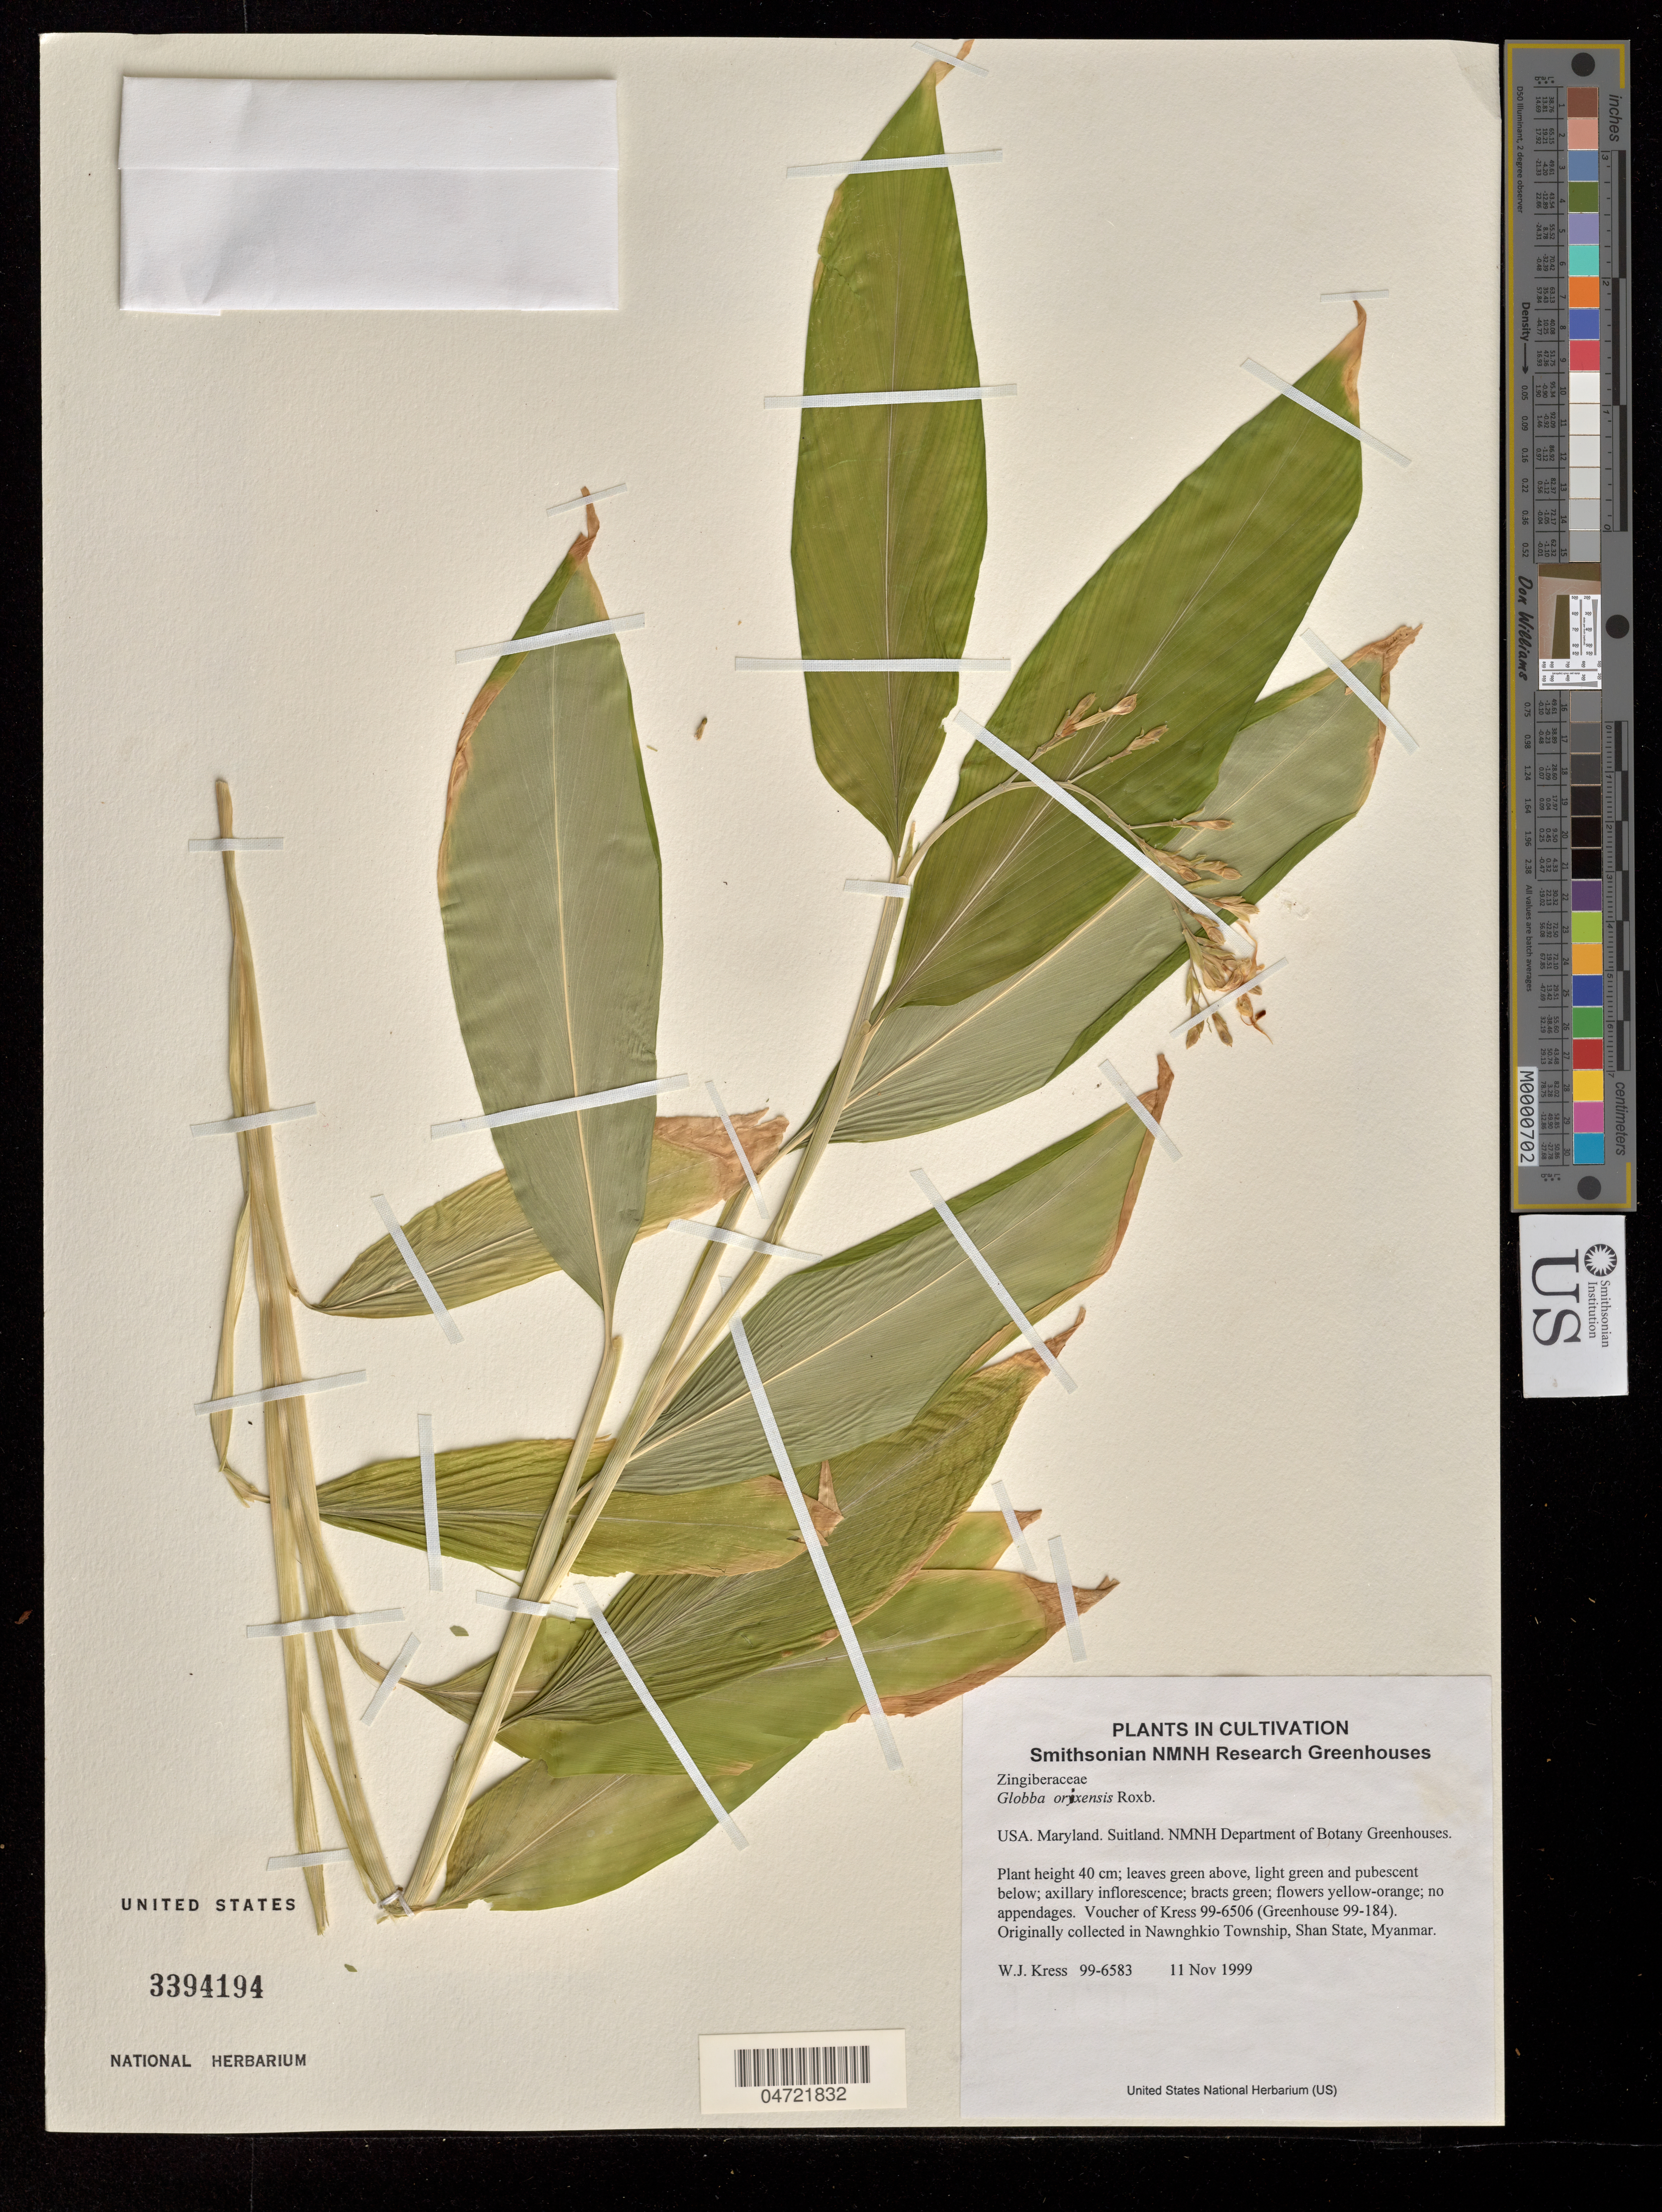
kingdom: Plantae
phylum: Tracheophyta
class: Liliopsida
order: Zingiberales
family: Zingiberaceae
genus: Globba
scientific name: Globba orixensis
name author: Roxb.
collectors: W. J. Kress & M. Bordelon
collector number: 99-6583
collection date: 1999-11-11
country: United States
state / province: Maryland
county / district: Prince George's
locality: NMNH Botany Research Greenhouses. Suitland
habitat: Originally collected in Nawnghkio Township, Shan State, Myanmar.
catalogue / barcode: US 3394194